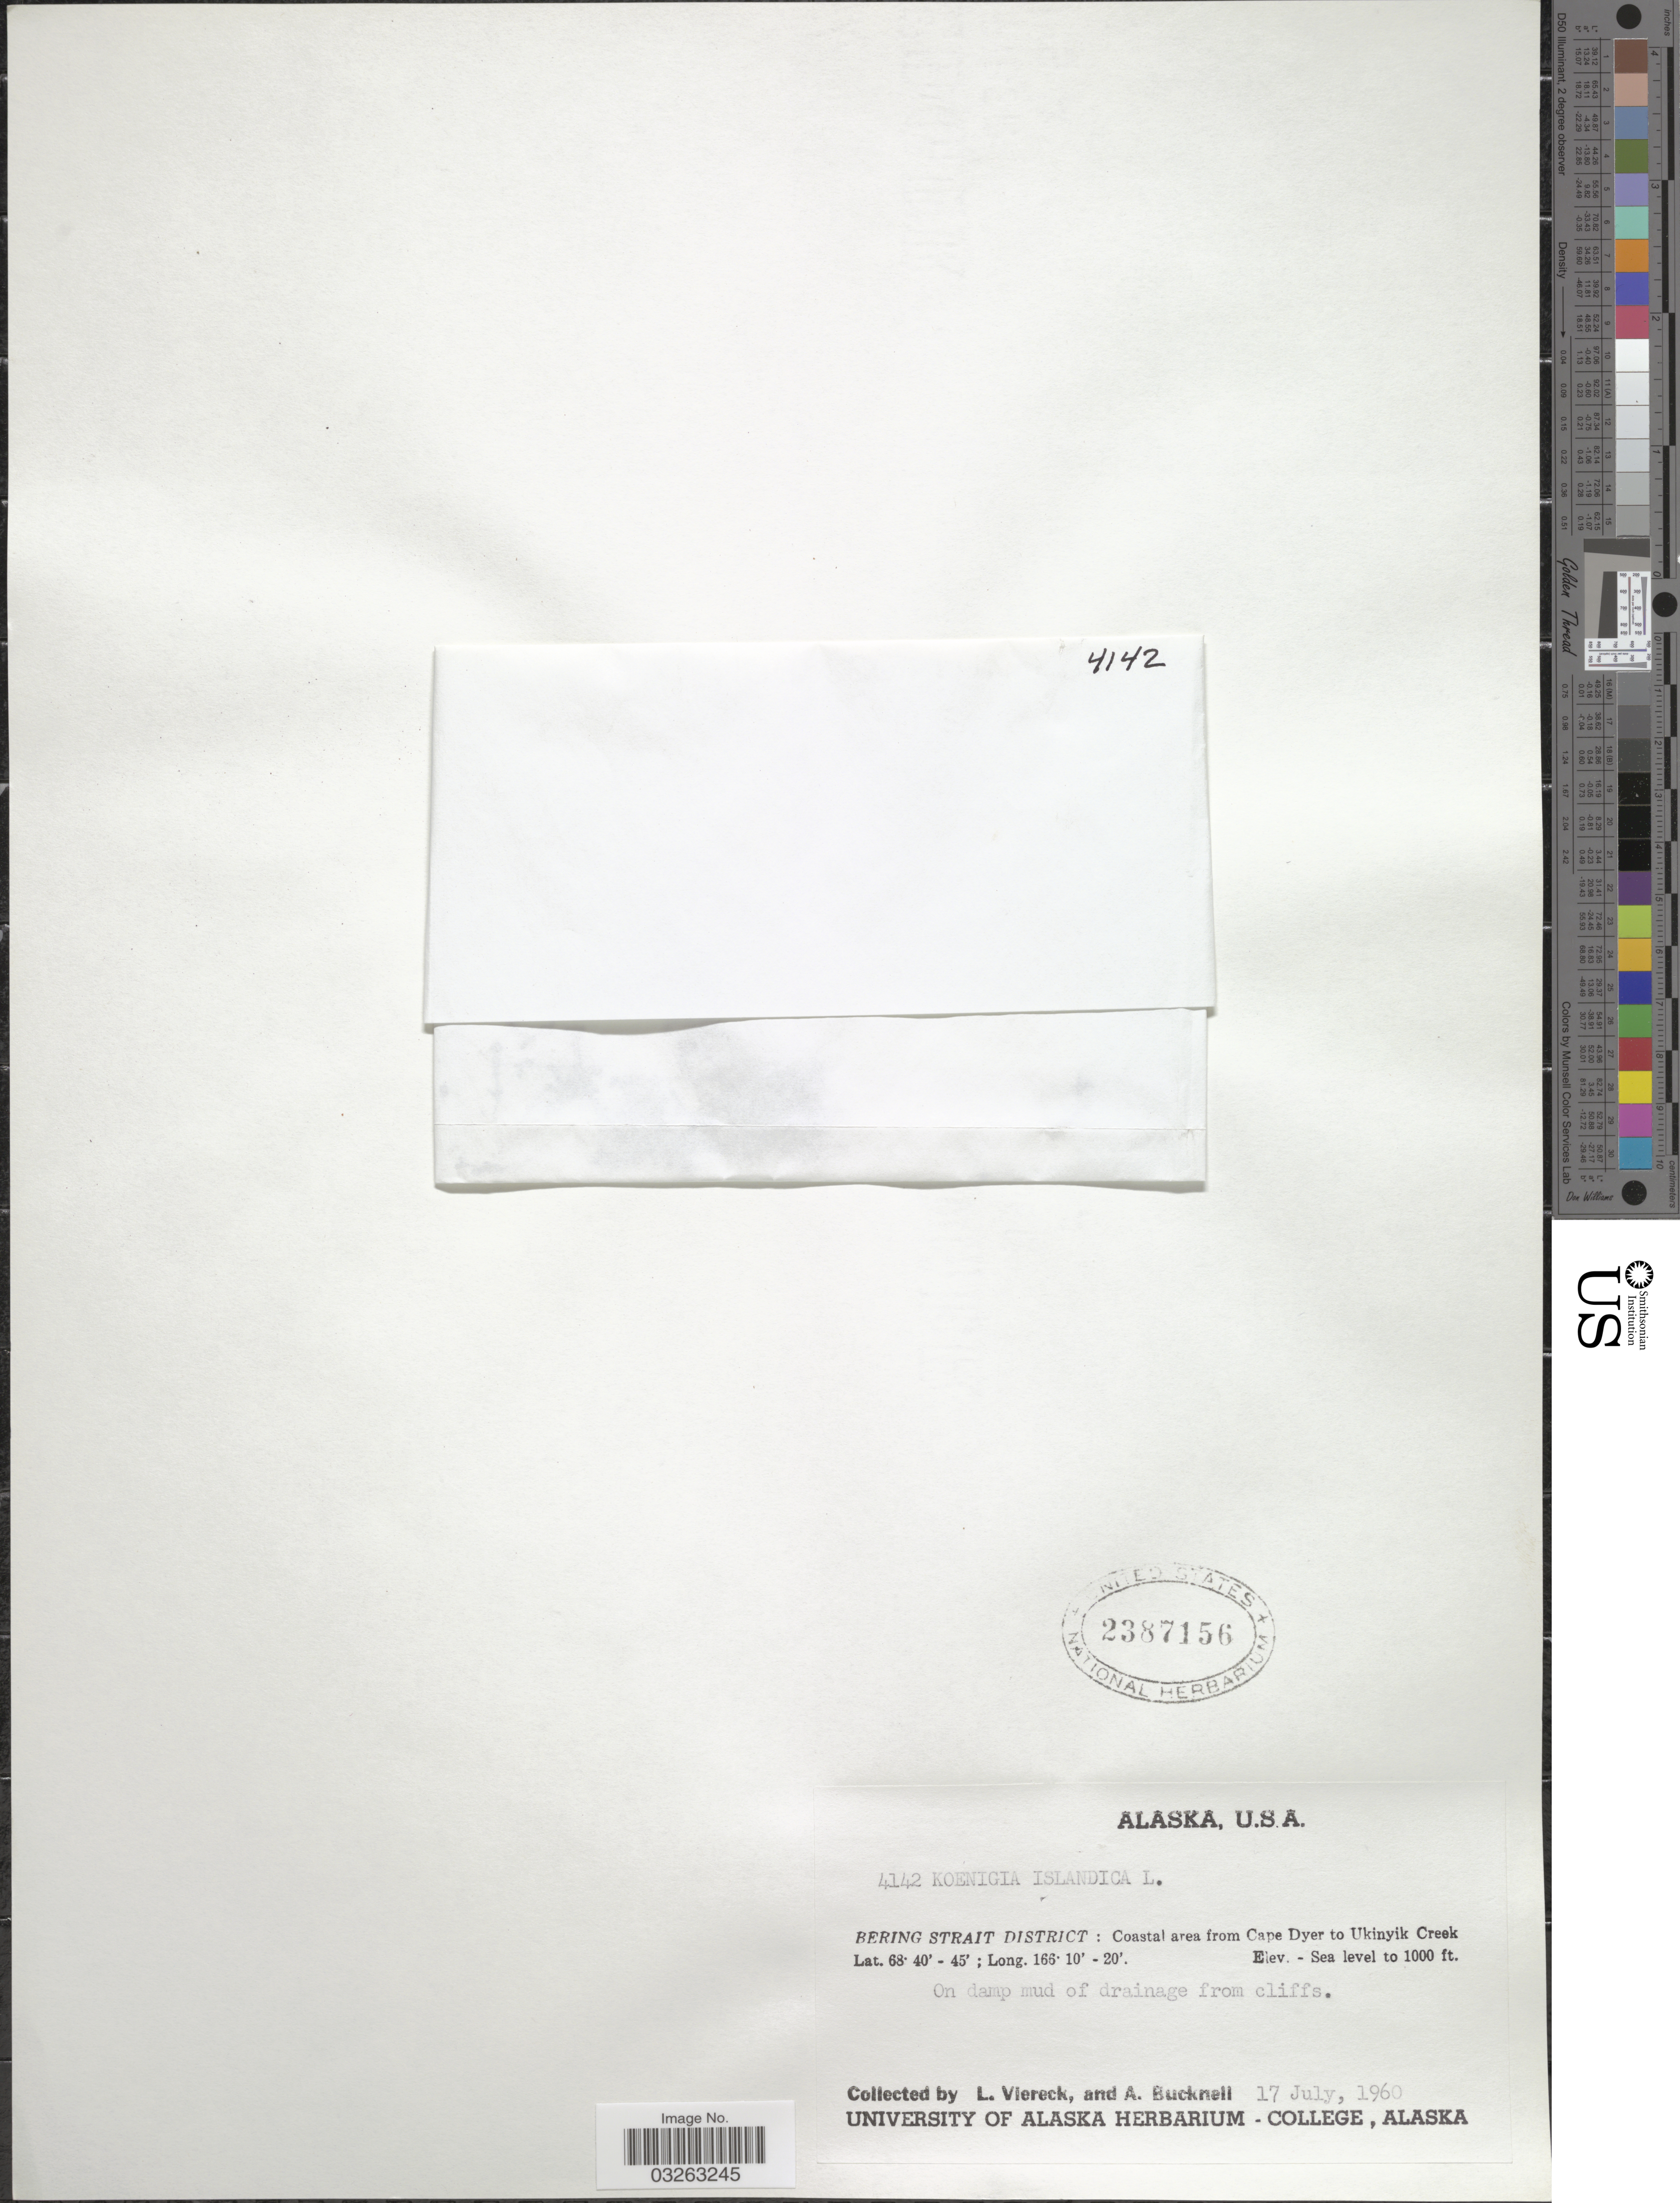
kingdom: Plantae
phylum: Tracheophyta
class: Magnoliopsida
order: Caryophyllales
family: Polygonaceae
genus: Koenigia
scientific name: Koenigia islandica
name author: L.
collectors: L. Viereck & A. Bucknell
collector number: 4142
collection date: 1960-07-17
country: United States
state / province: Alaska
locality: Bering Strait District: Coastal area from Cape Dyer to Ukinyik Creek.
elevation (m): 0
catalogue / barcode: US 2387156